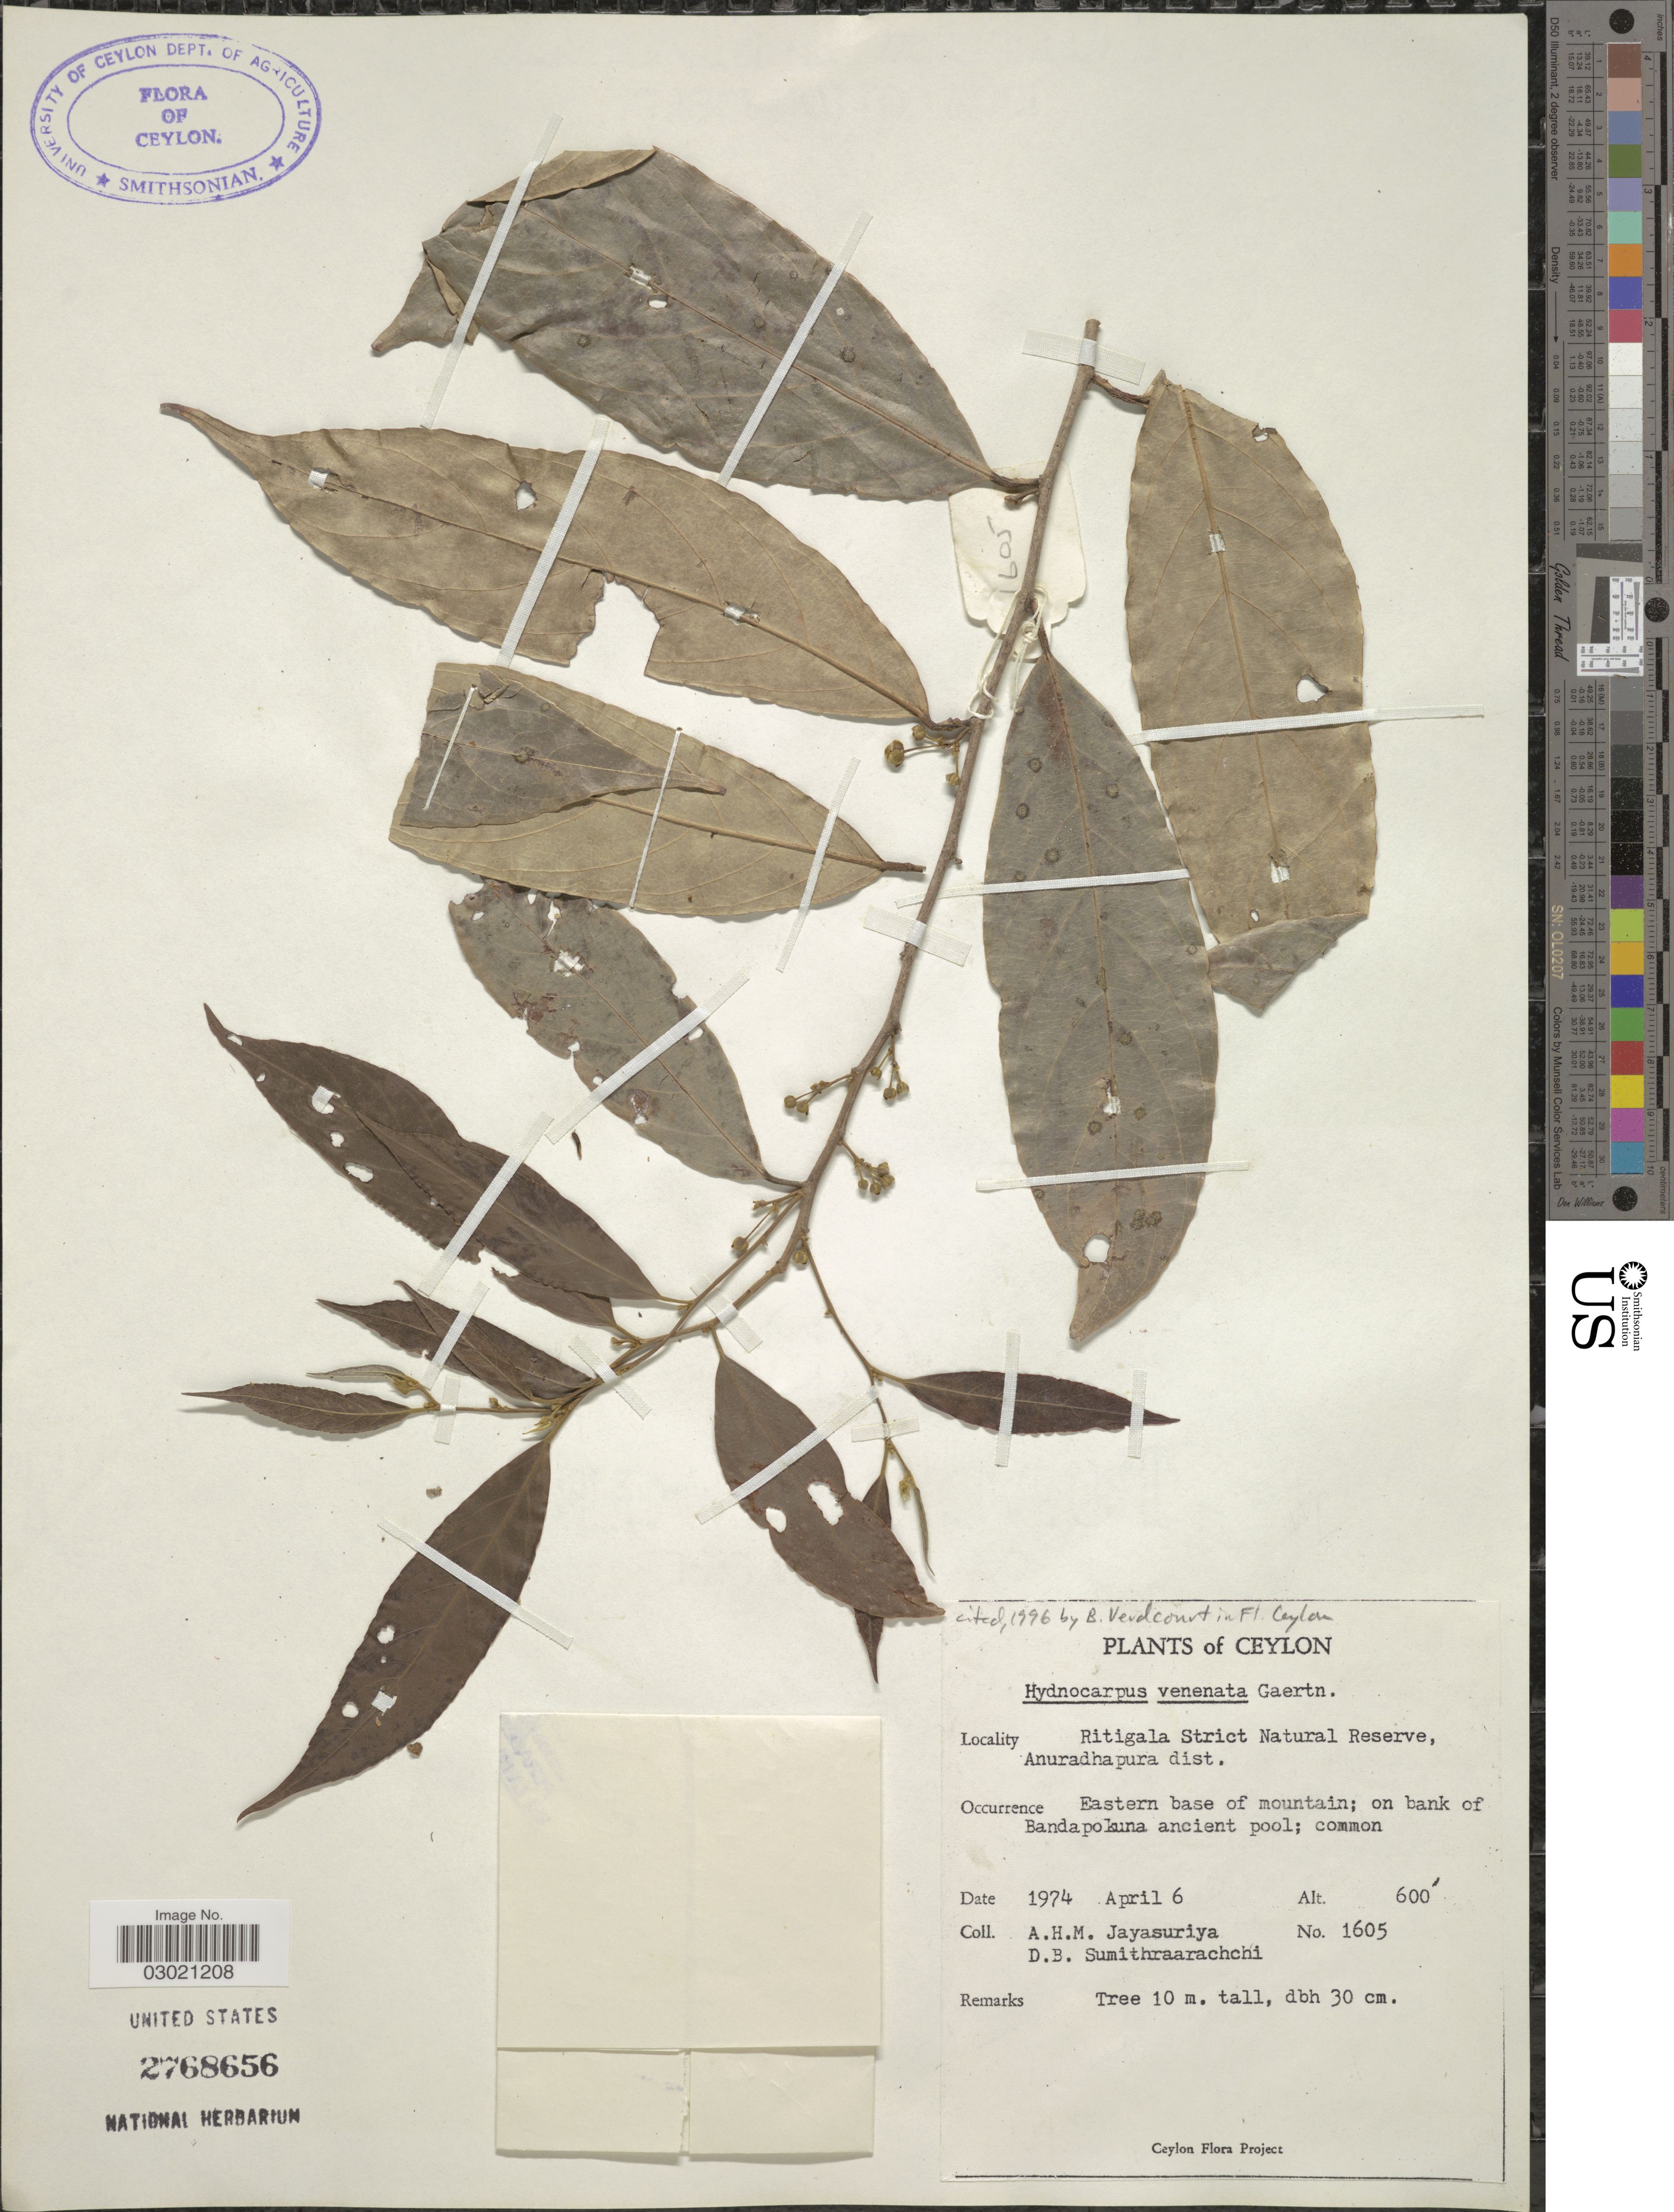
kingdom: Plantae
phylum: Tracheophyta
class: Magnoliopsida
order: Malpighiales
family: Achariaceae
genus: Hydnocarpus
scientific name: Hydnocarpus venenatus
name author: Gaertn.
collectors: A. Jayasuriya & D. B. Sumithraarachchi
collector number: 1605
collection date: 1974-04-06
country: Sri Lanka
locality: Ceylon, Ritigala Strict Natural Reserve, Anuradhapura dist., Eastern base of mountain; on bank of Bandapokuna ancient pool.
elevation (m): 183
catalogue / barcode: US 2768656